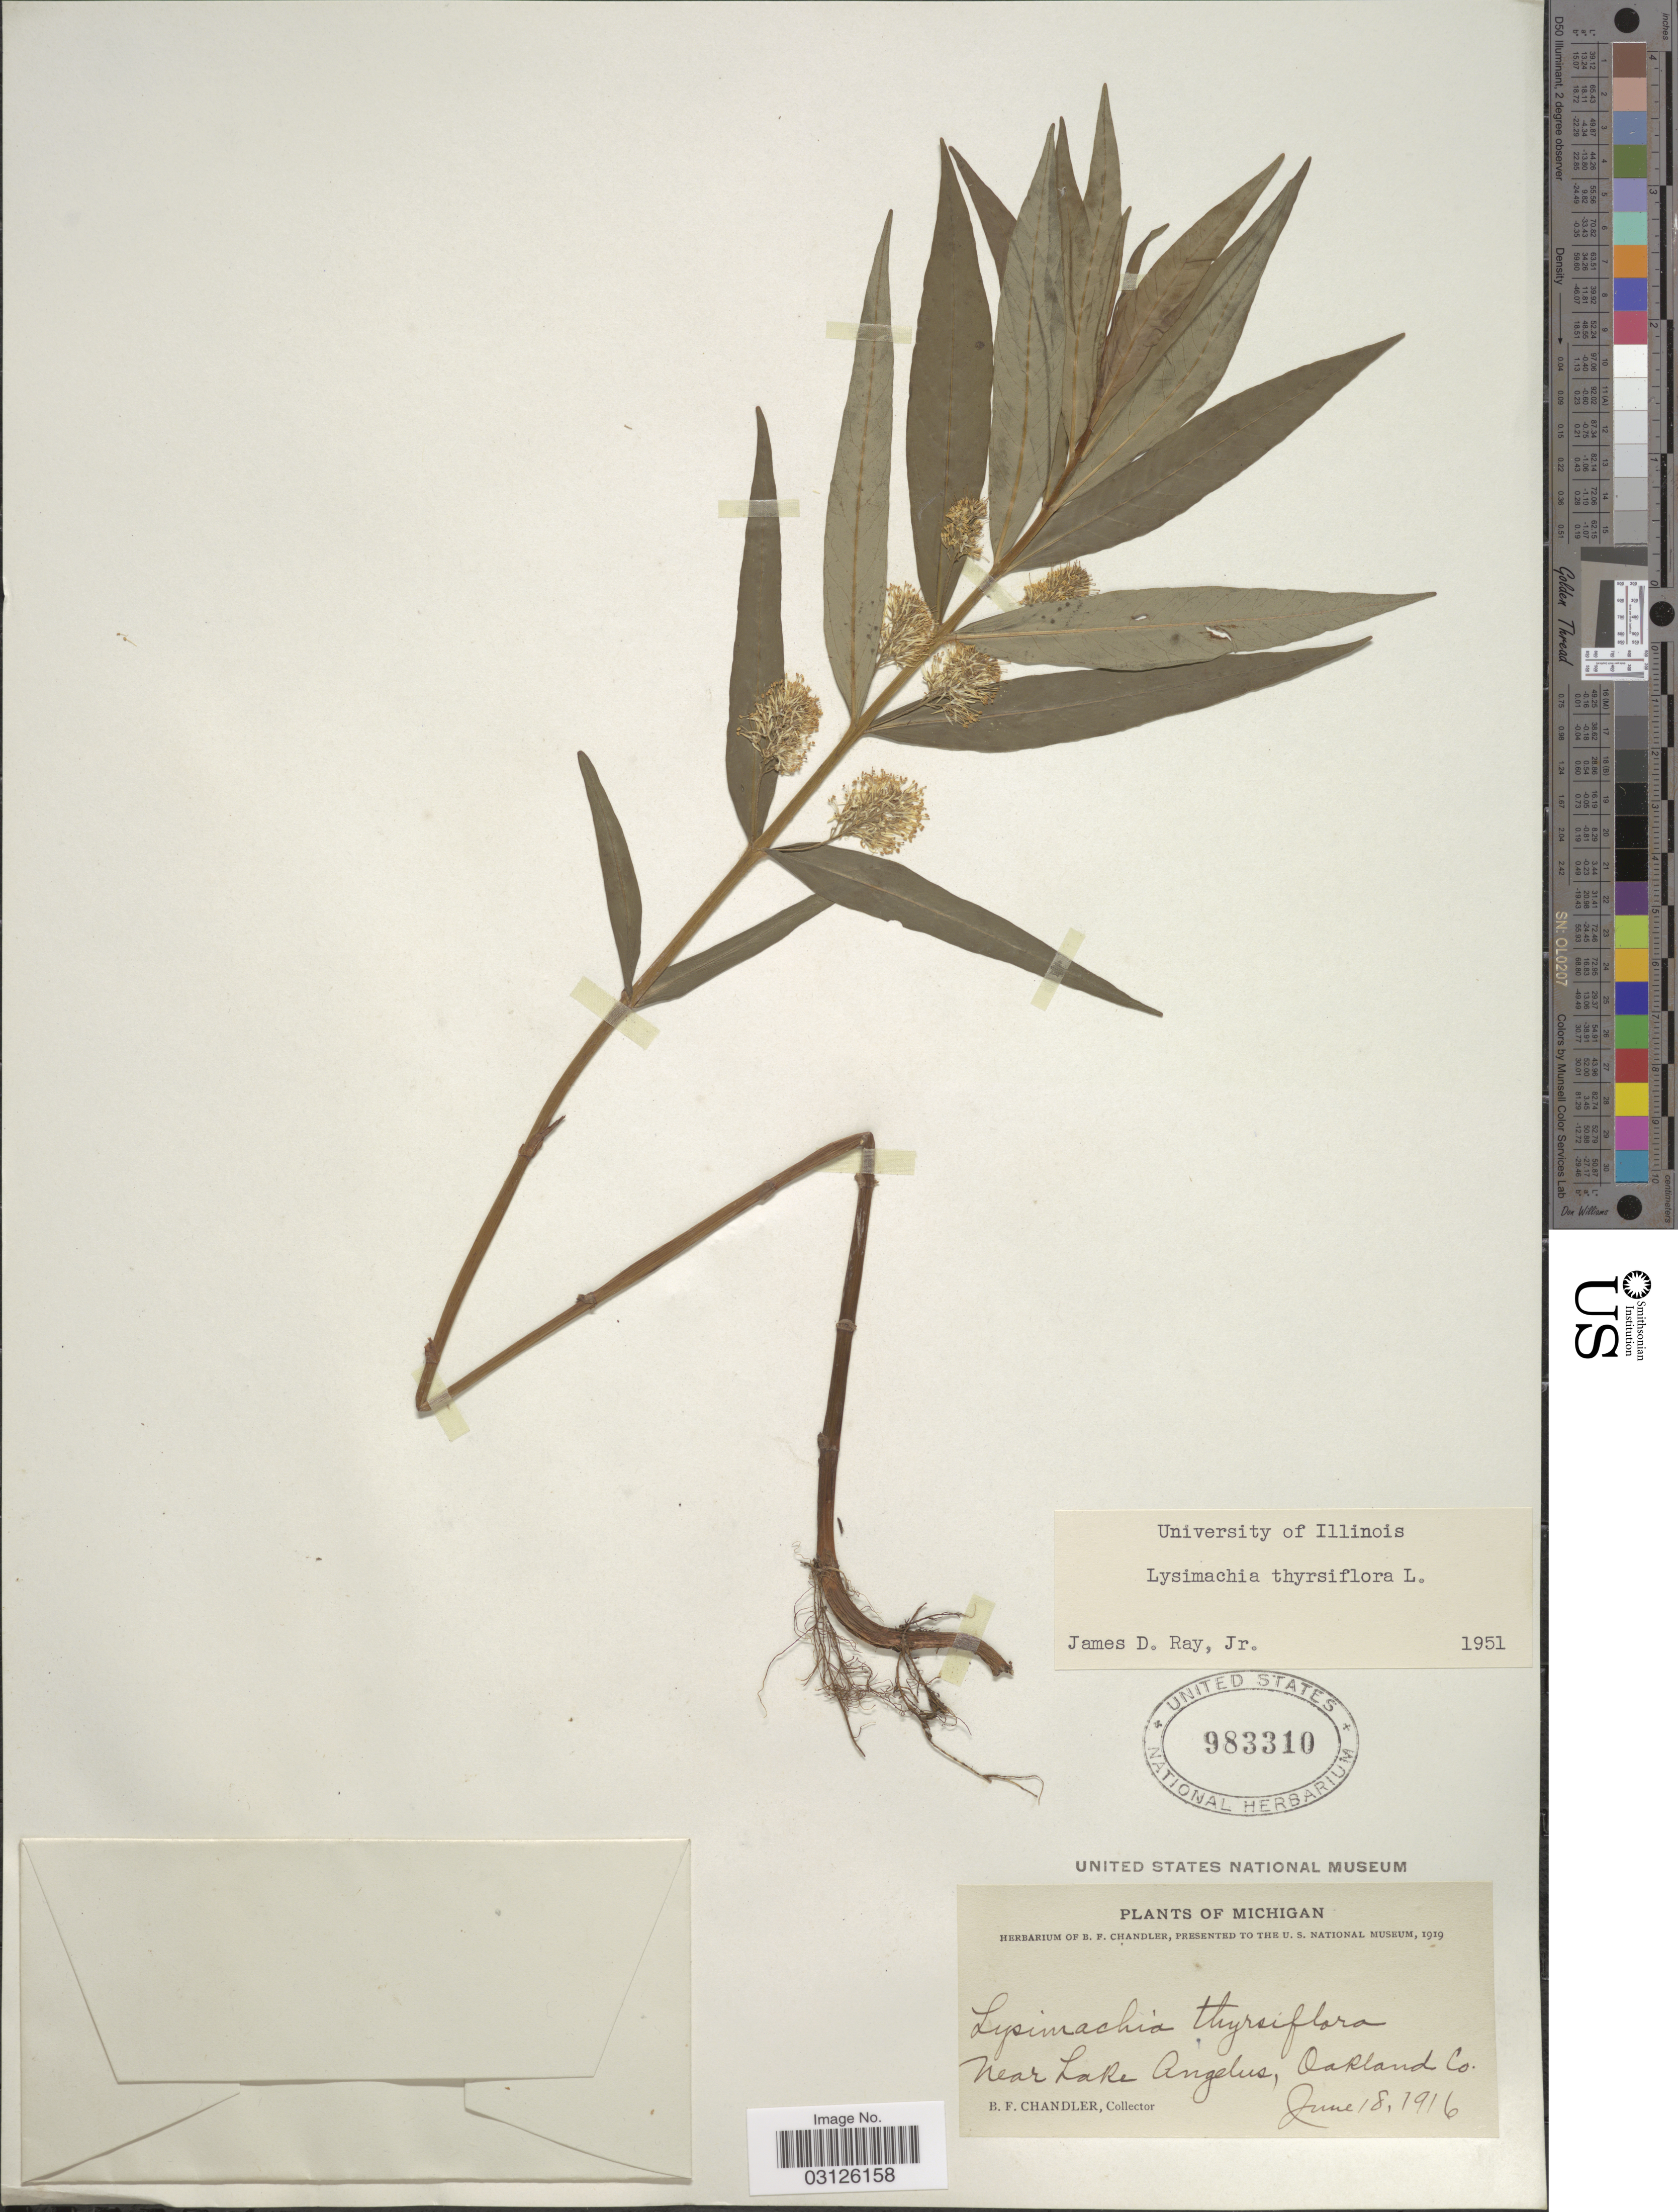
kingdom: Plantae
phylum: Tracheophyta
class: Magnoliopsida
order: Ericales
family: Primulaceae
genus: Lysimachia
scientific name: Lysimachia thyrsiflora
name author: L.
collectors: B. F. Chandler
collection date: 1916-06-18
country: United States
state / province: Michigan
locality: Near Lake Angelus, Oakland Co.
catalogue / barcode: US 983310